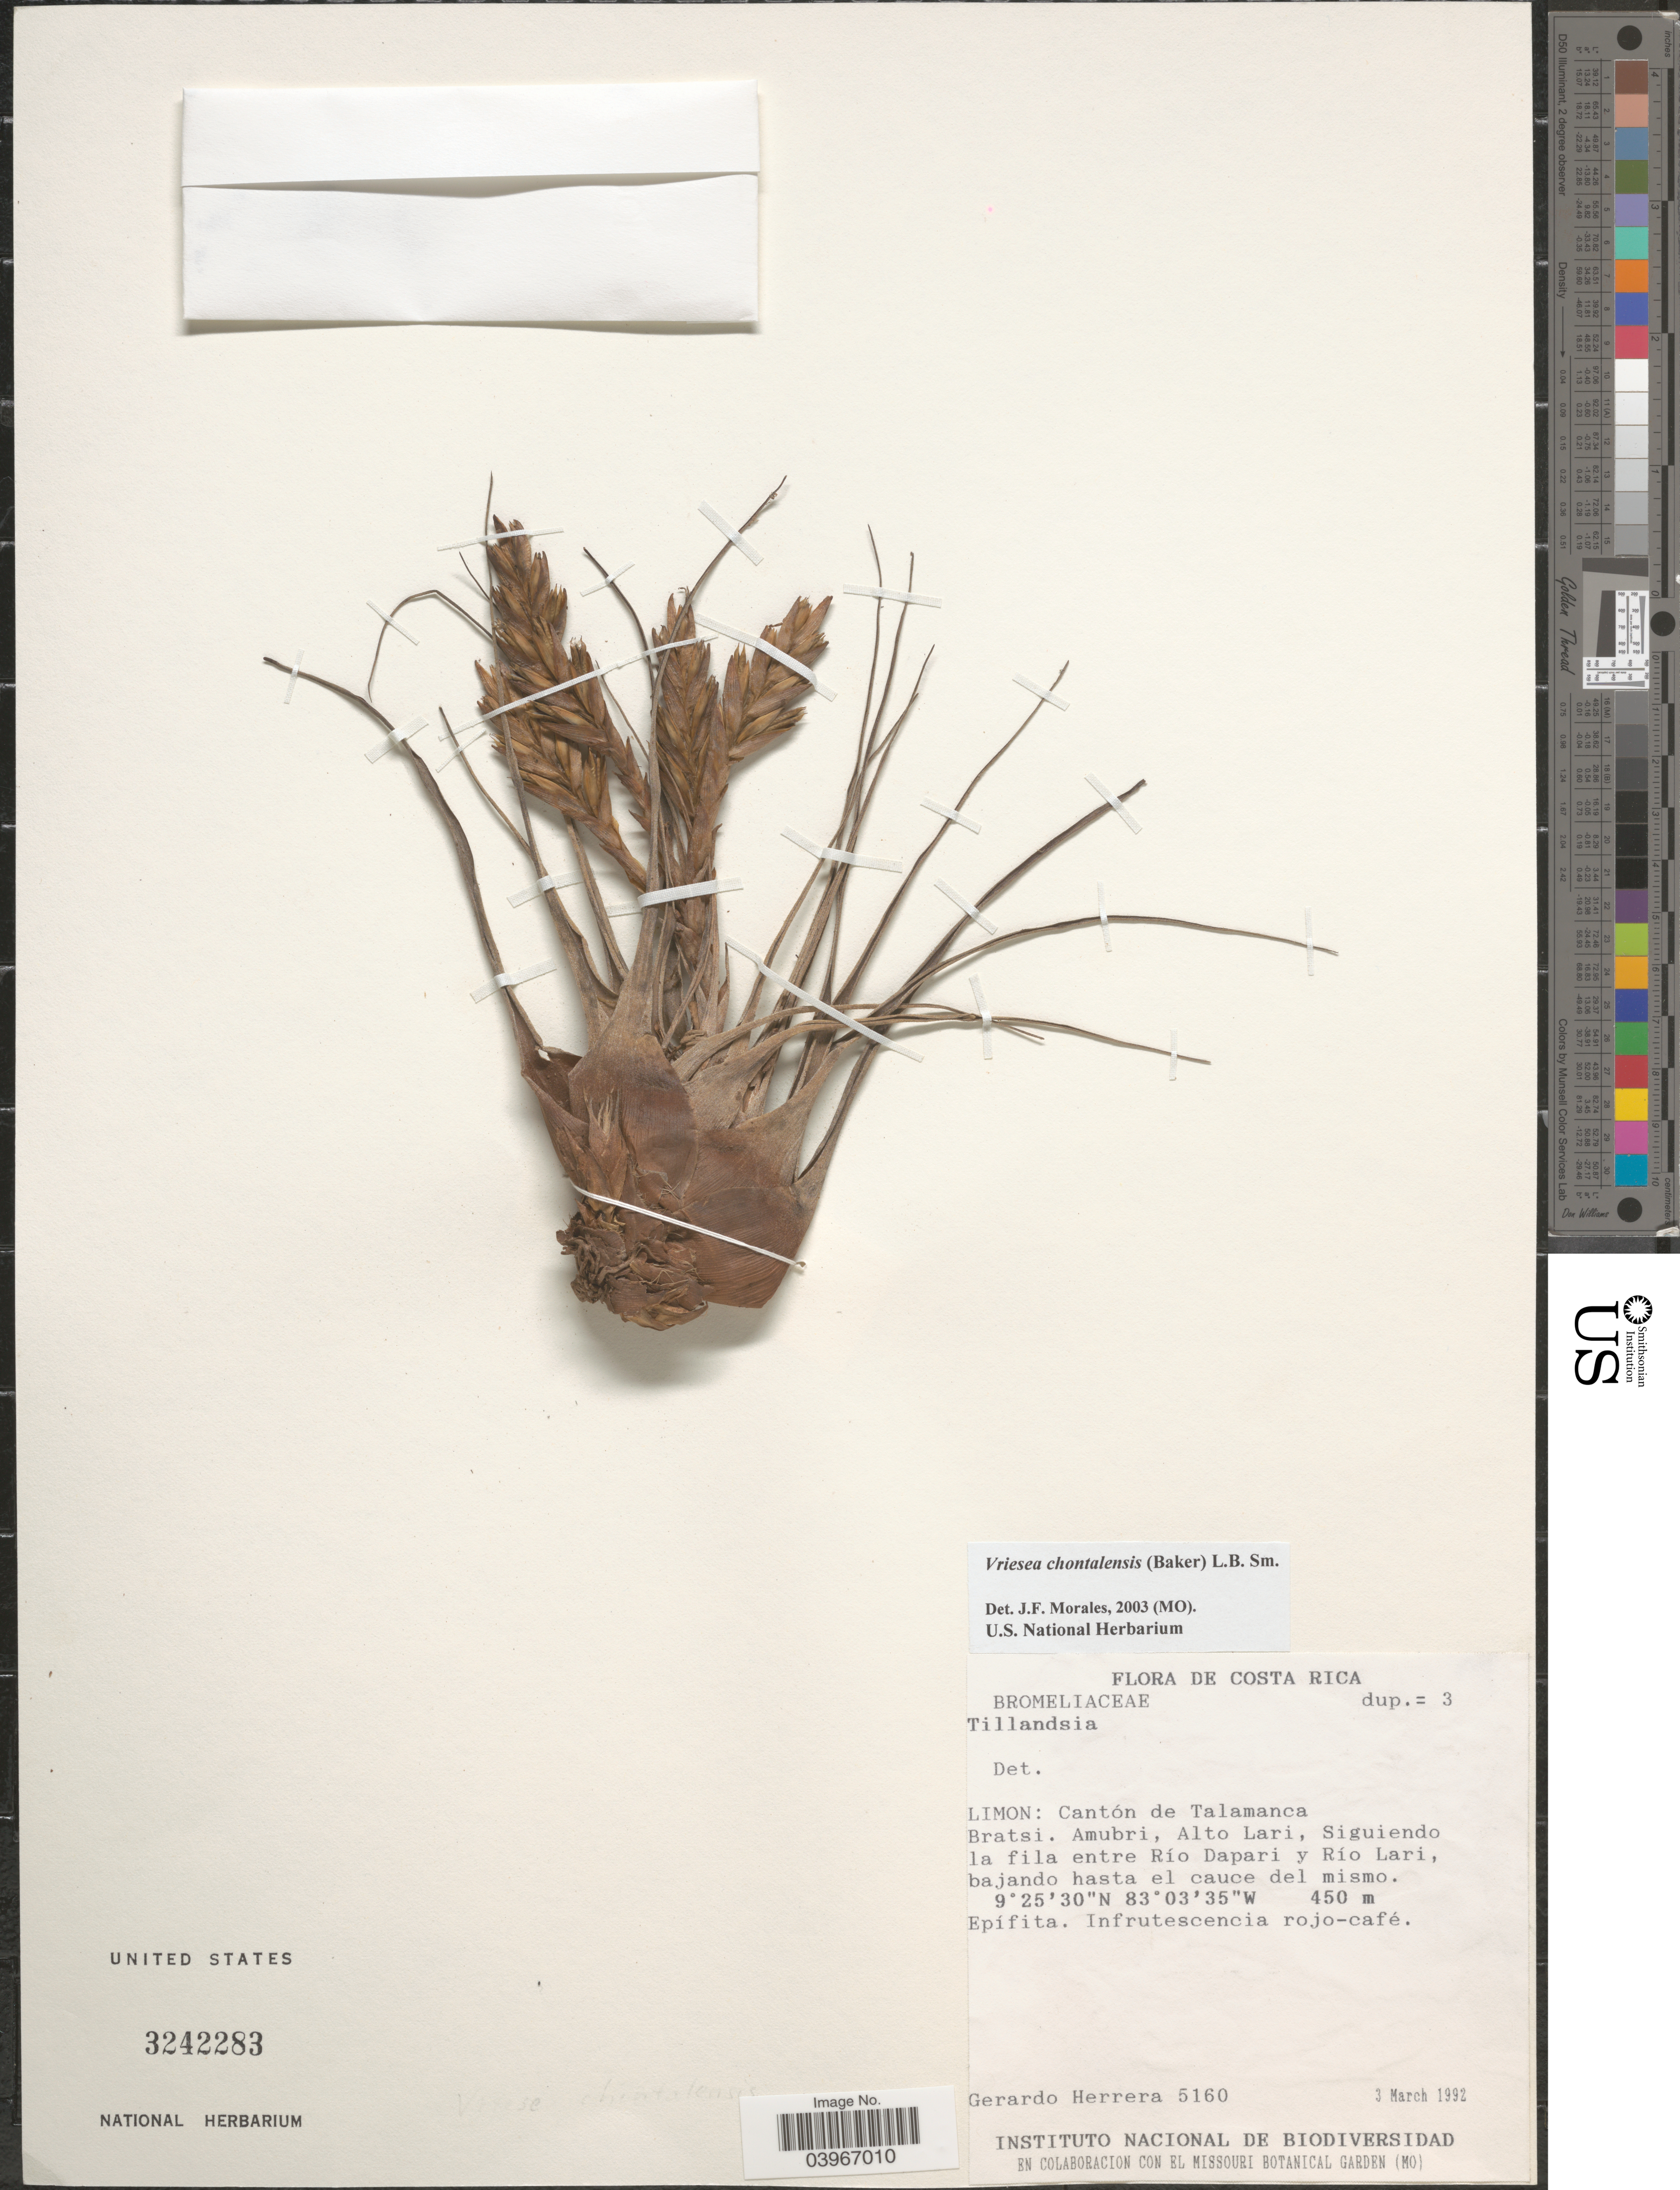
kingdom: Plantae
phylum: Tracheophyta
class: Liliopsida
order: Poales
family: Bromeliaceae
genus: Vriesea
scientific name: Vriesea chontalensis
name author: (Baker) L.B. Sm.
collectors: G. Herrera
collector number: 5160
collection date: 1992-03-03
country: Costa Rica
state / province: Limón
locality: Cantón de Talamanca Bratsi. Amubri, Alto Lari, Siguiendo la fila entre Río Dapari y Río Lari, bajando hasta el cauce del mismo.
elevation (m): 450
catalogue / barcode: US 3242283